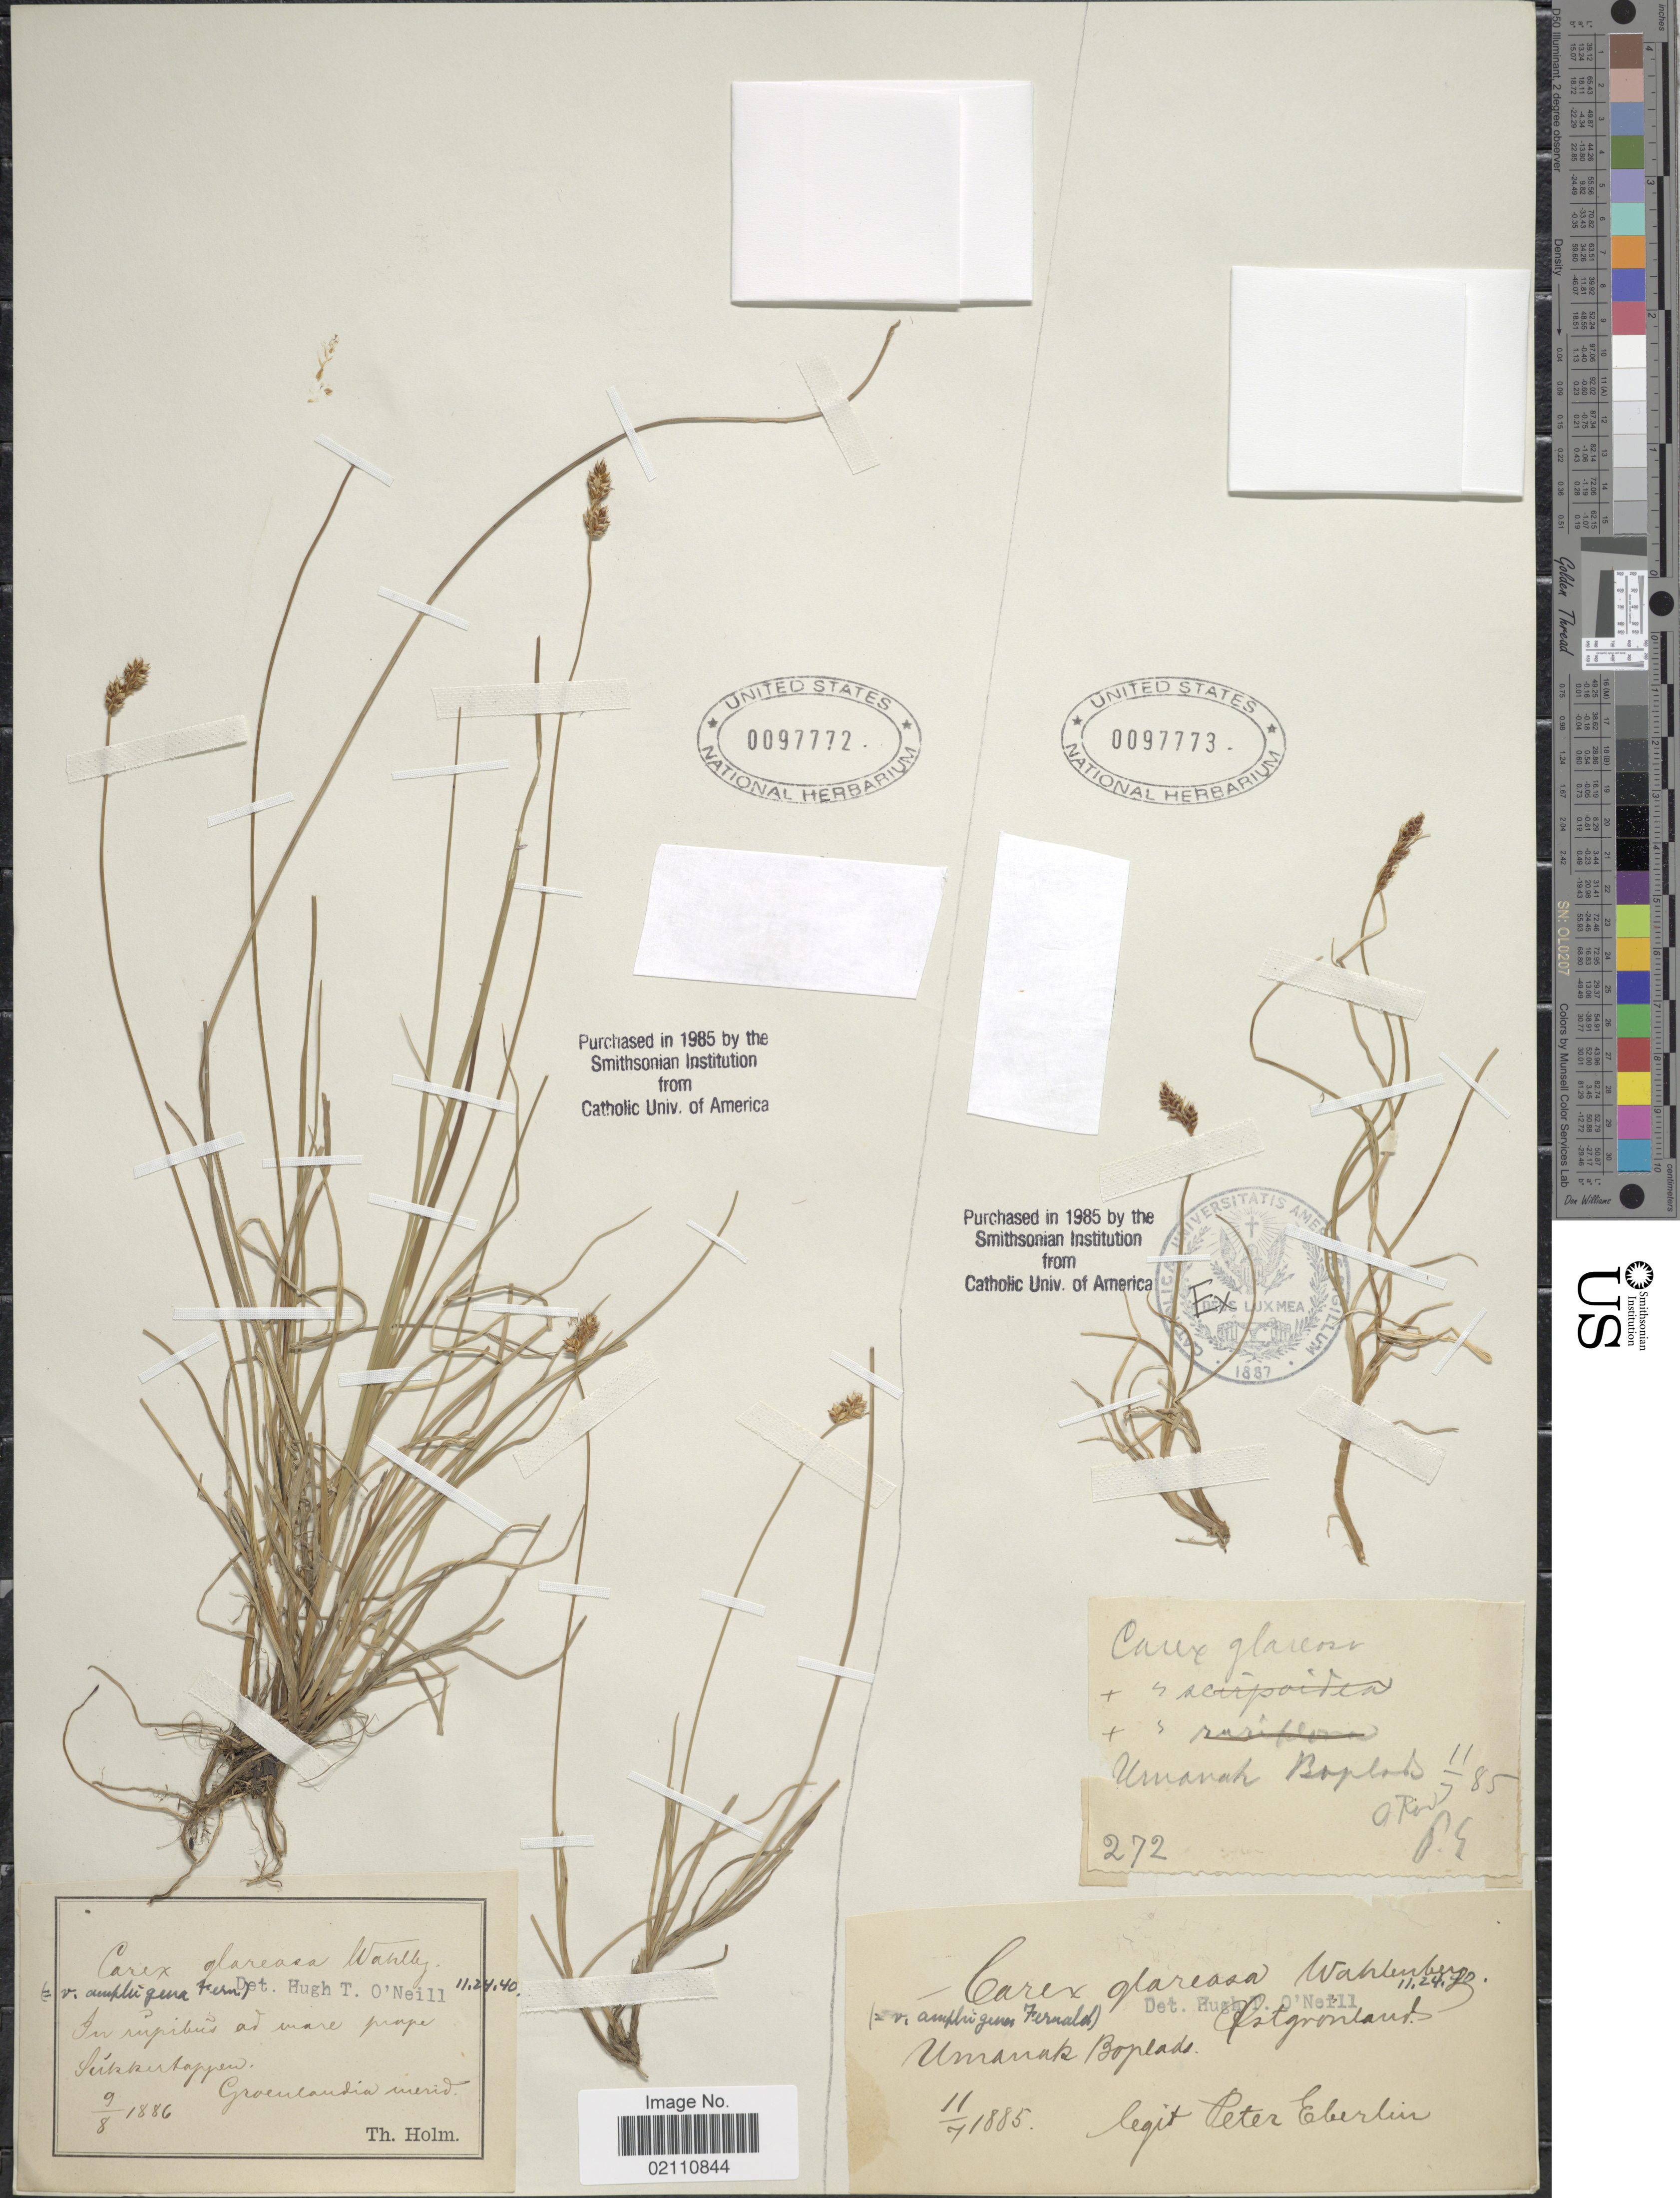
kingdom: Plantae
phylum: Tracheophyta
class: Liliopsida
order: Poales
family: Cyperaceae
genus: Carex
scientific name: Carex glareosa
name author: Schkuhr ex Wahlenb.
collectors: T. Holm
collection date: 1886-08-09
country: Greenland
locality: In rupibus ad mare prope Sikkertappen, Groenlandia merid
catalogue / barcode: US 97772